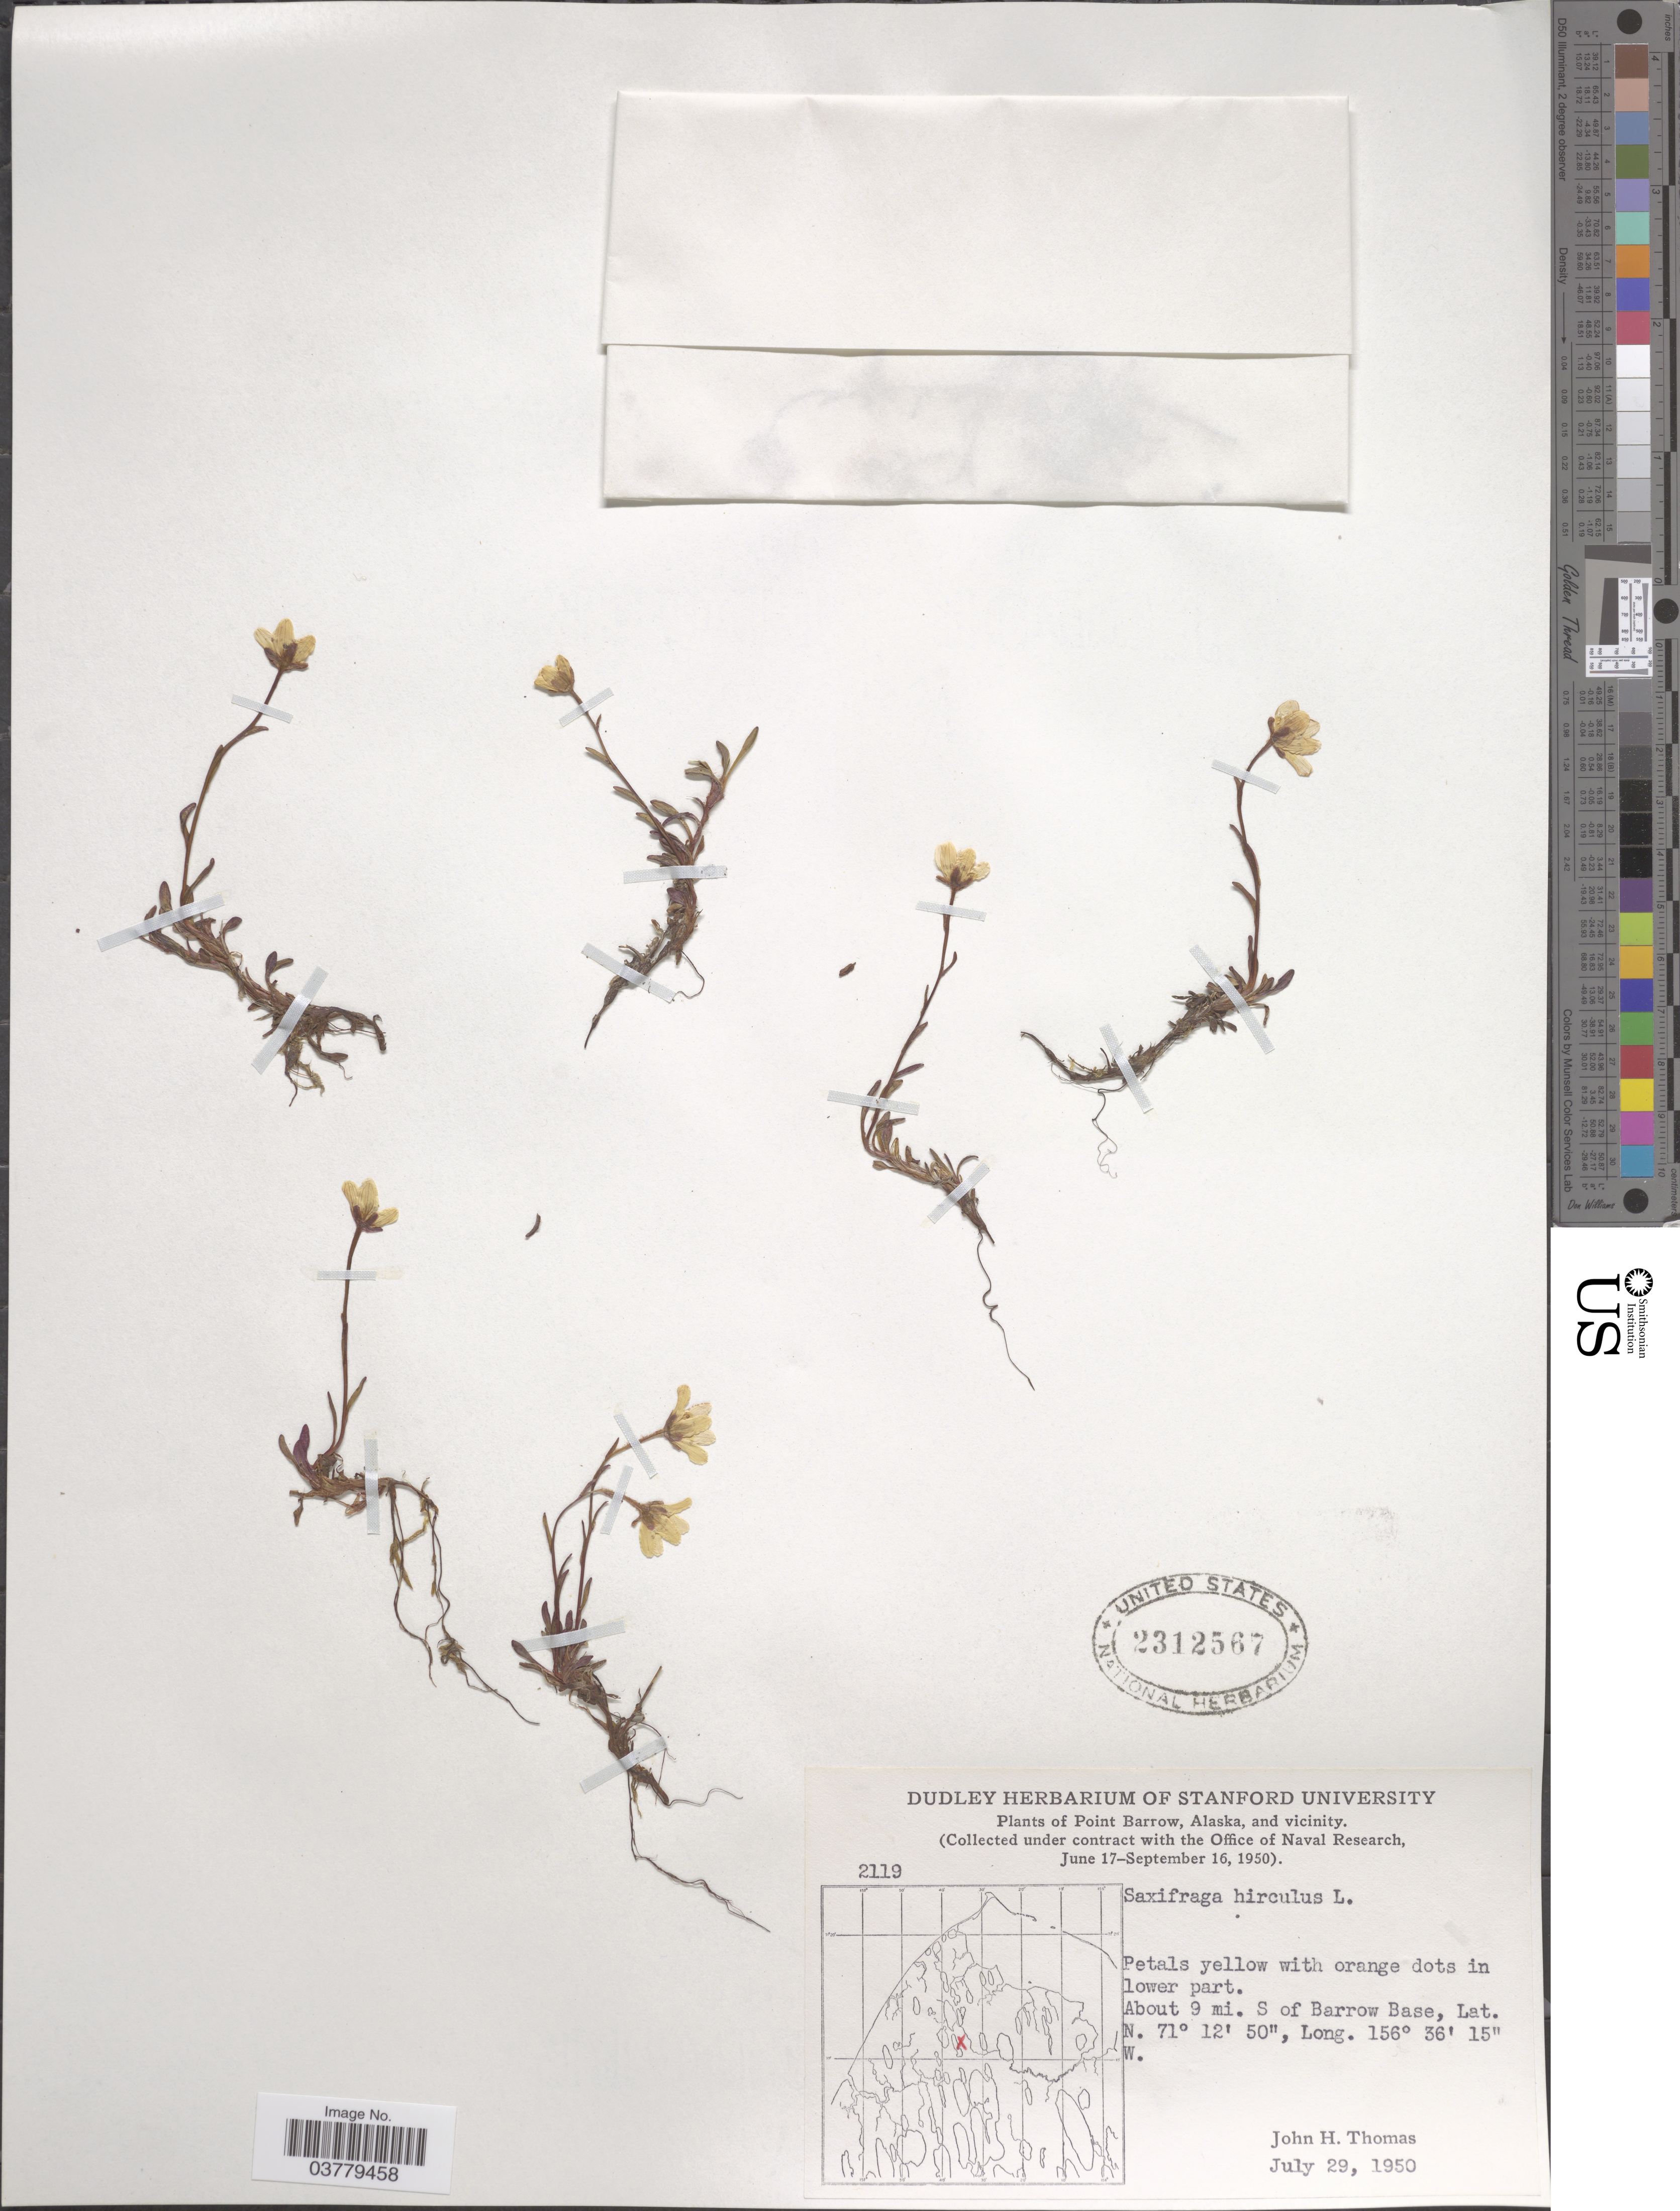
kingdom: Plantae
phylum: Tracheophyta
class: Magnoliopsida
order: Saxifragales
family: Saxifragaceae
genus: Saxifraga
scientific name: Saxifraga hirculus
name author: L.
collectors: J. H. Thomas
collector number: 2119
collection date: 1950-07-29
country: United States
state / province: Alaska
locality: Point Barrow, Alaska, and vicinity. About 9 mi. S of Barrow Base.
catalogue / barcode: US 2312567